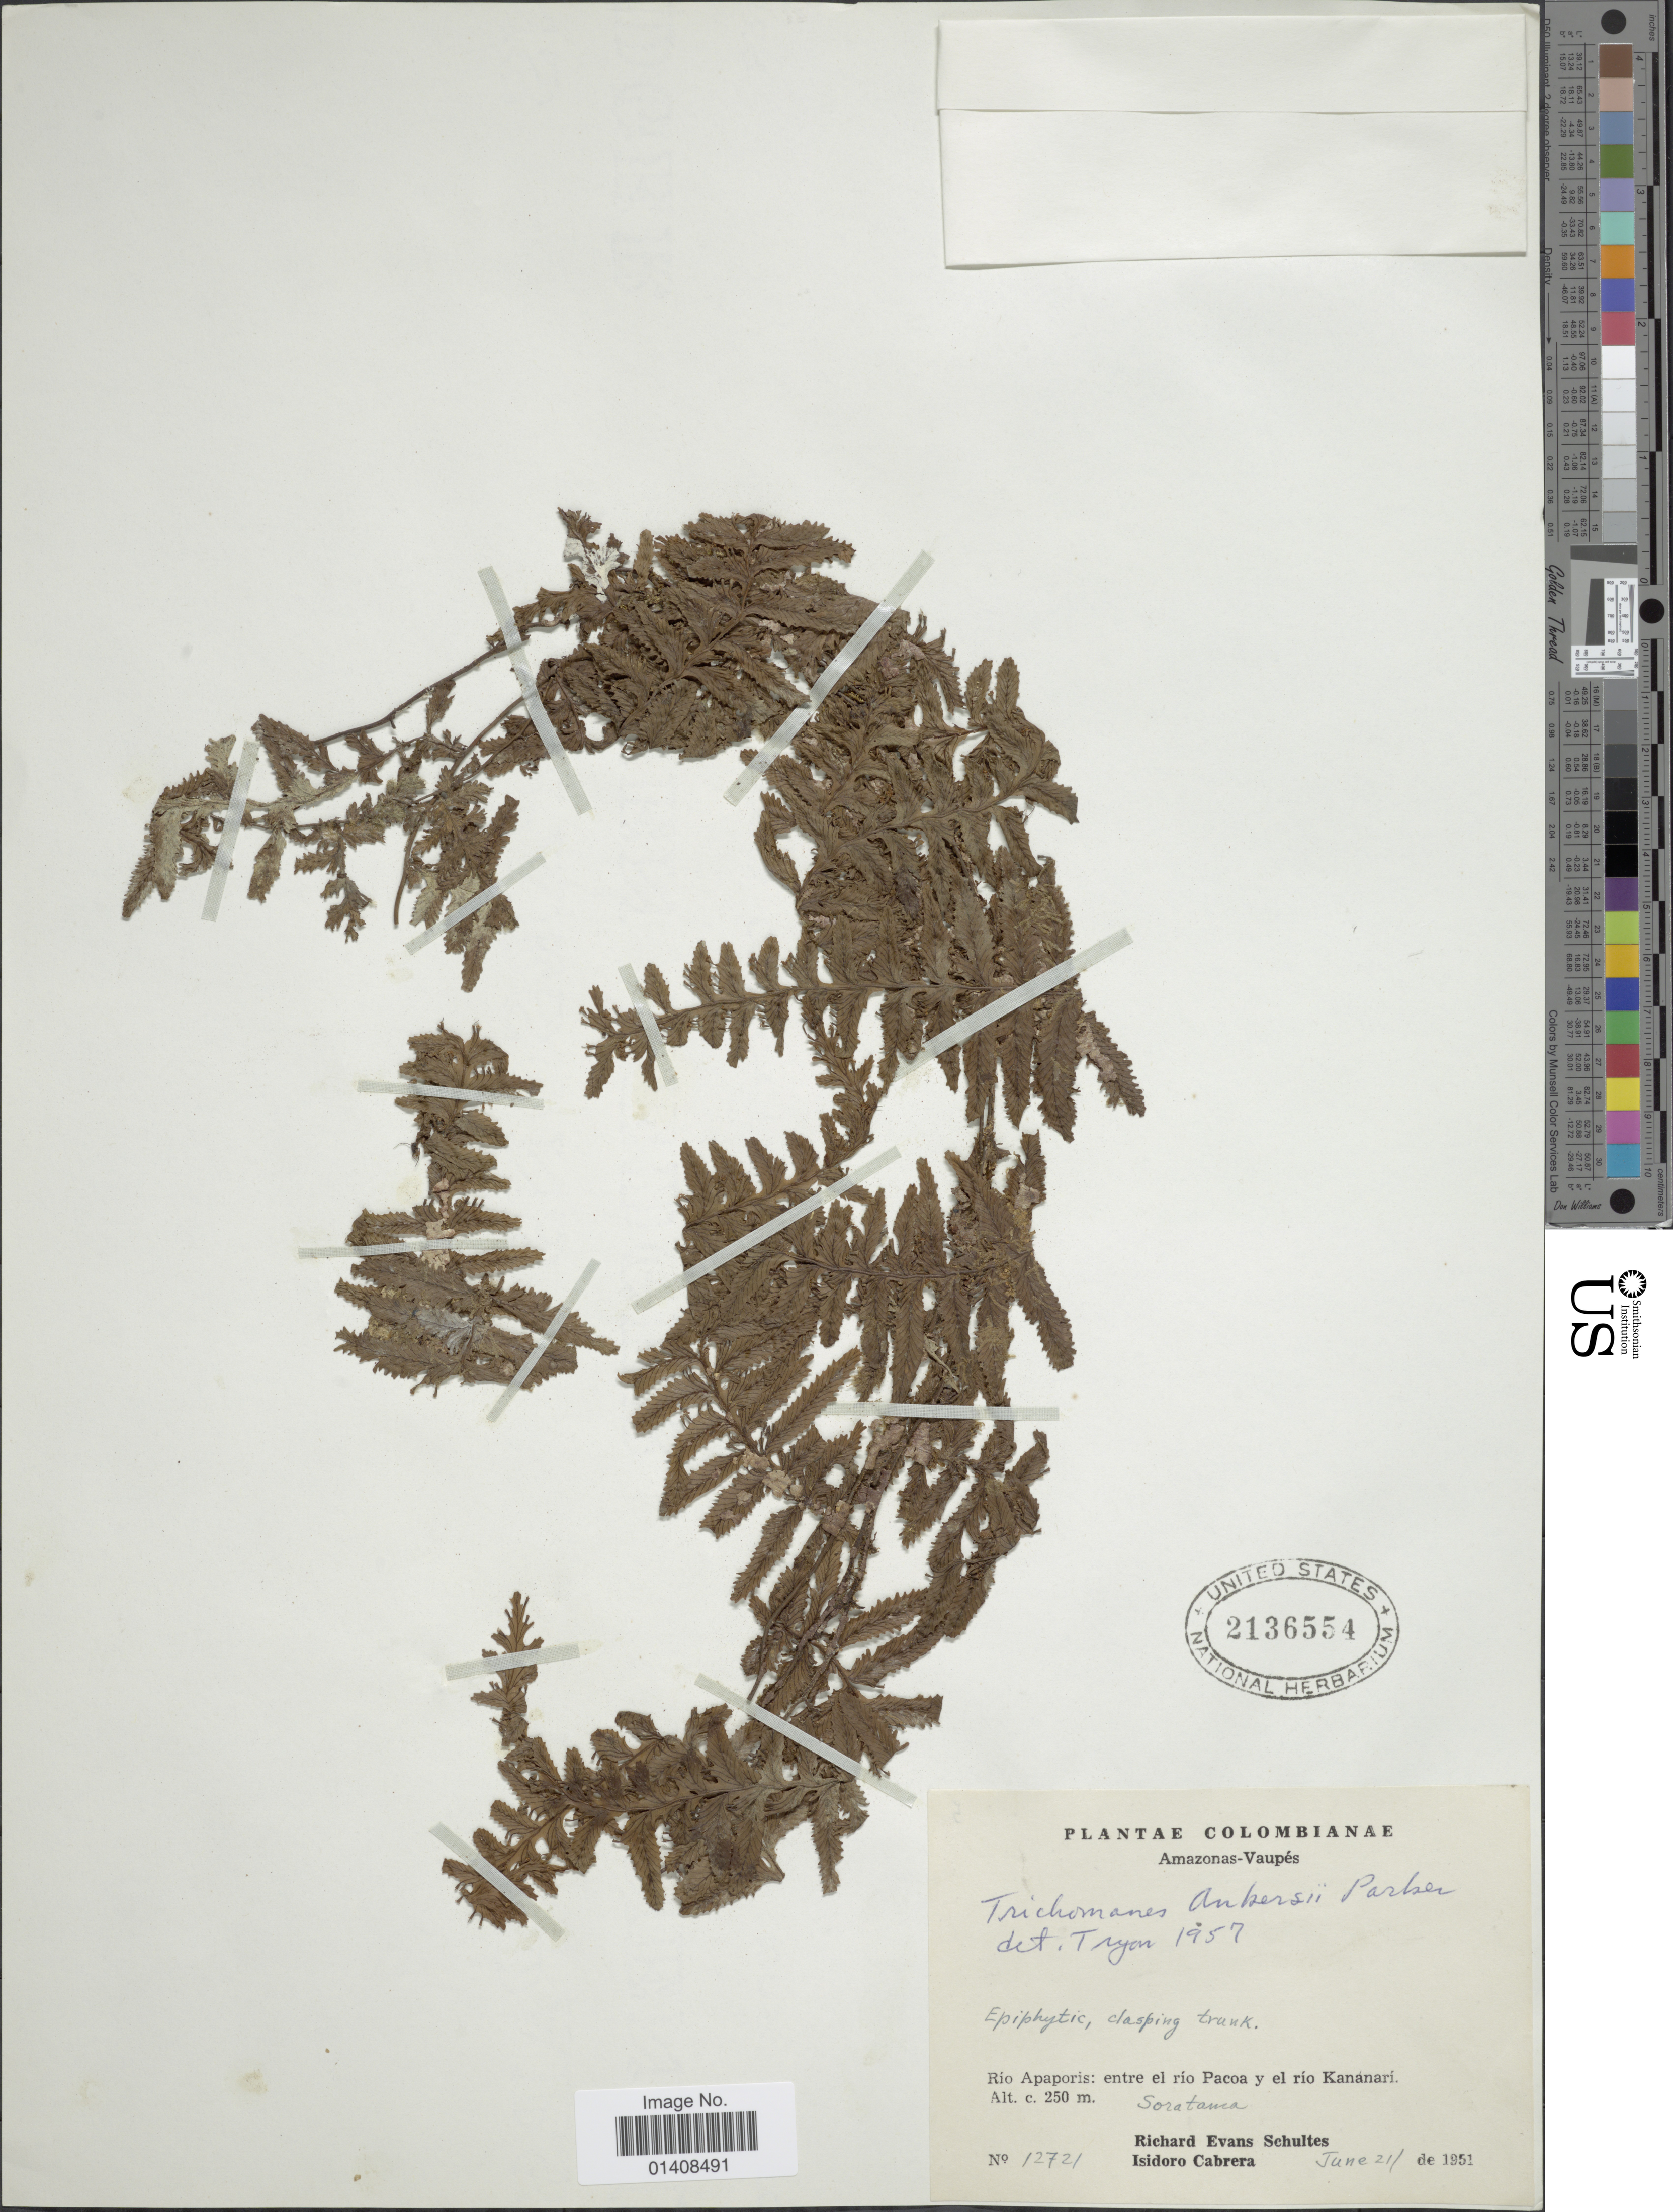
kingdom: Plantae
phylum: Tracheophyta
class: Polypodiopsida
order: Hymenophyllales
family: Hymenophyllaceae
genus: Trichomanes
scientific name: Trichomanes ankersii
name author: C. Parker ex Hook. & Grev.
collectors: R. E. Schultes & I. Cabrera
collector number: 12721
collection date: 1951-06-21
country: Colombia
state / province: Vaupés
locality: Amazonas- Vaupes Rio Apaporis entre el rio Pacoa y el rio Kananari Soratama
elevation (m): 250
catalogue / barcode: US 2136554